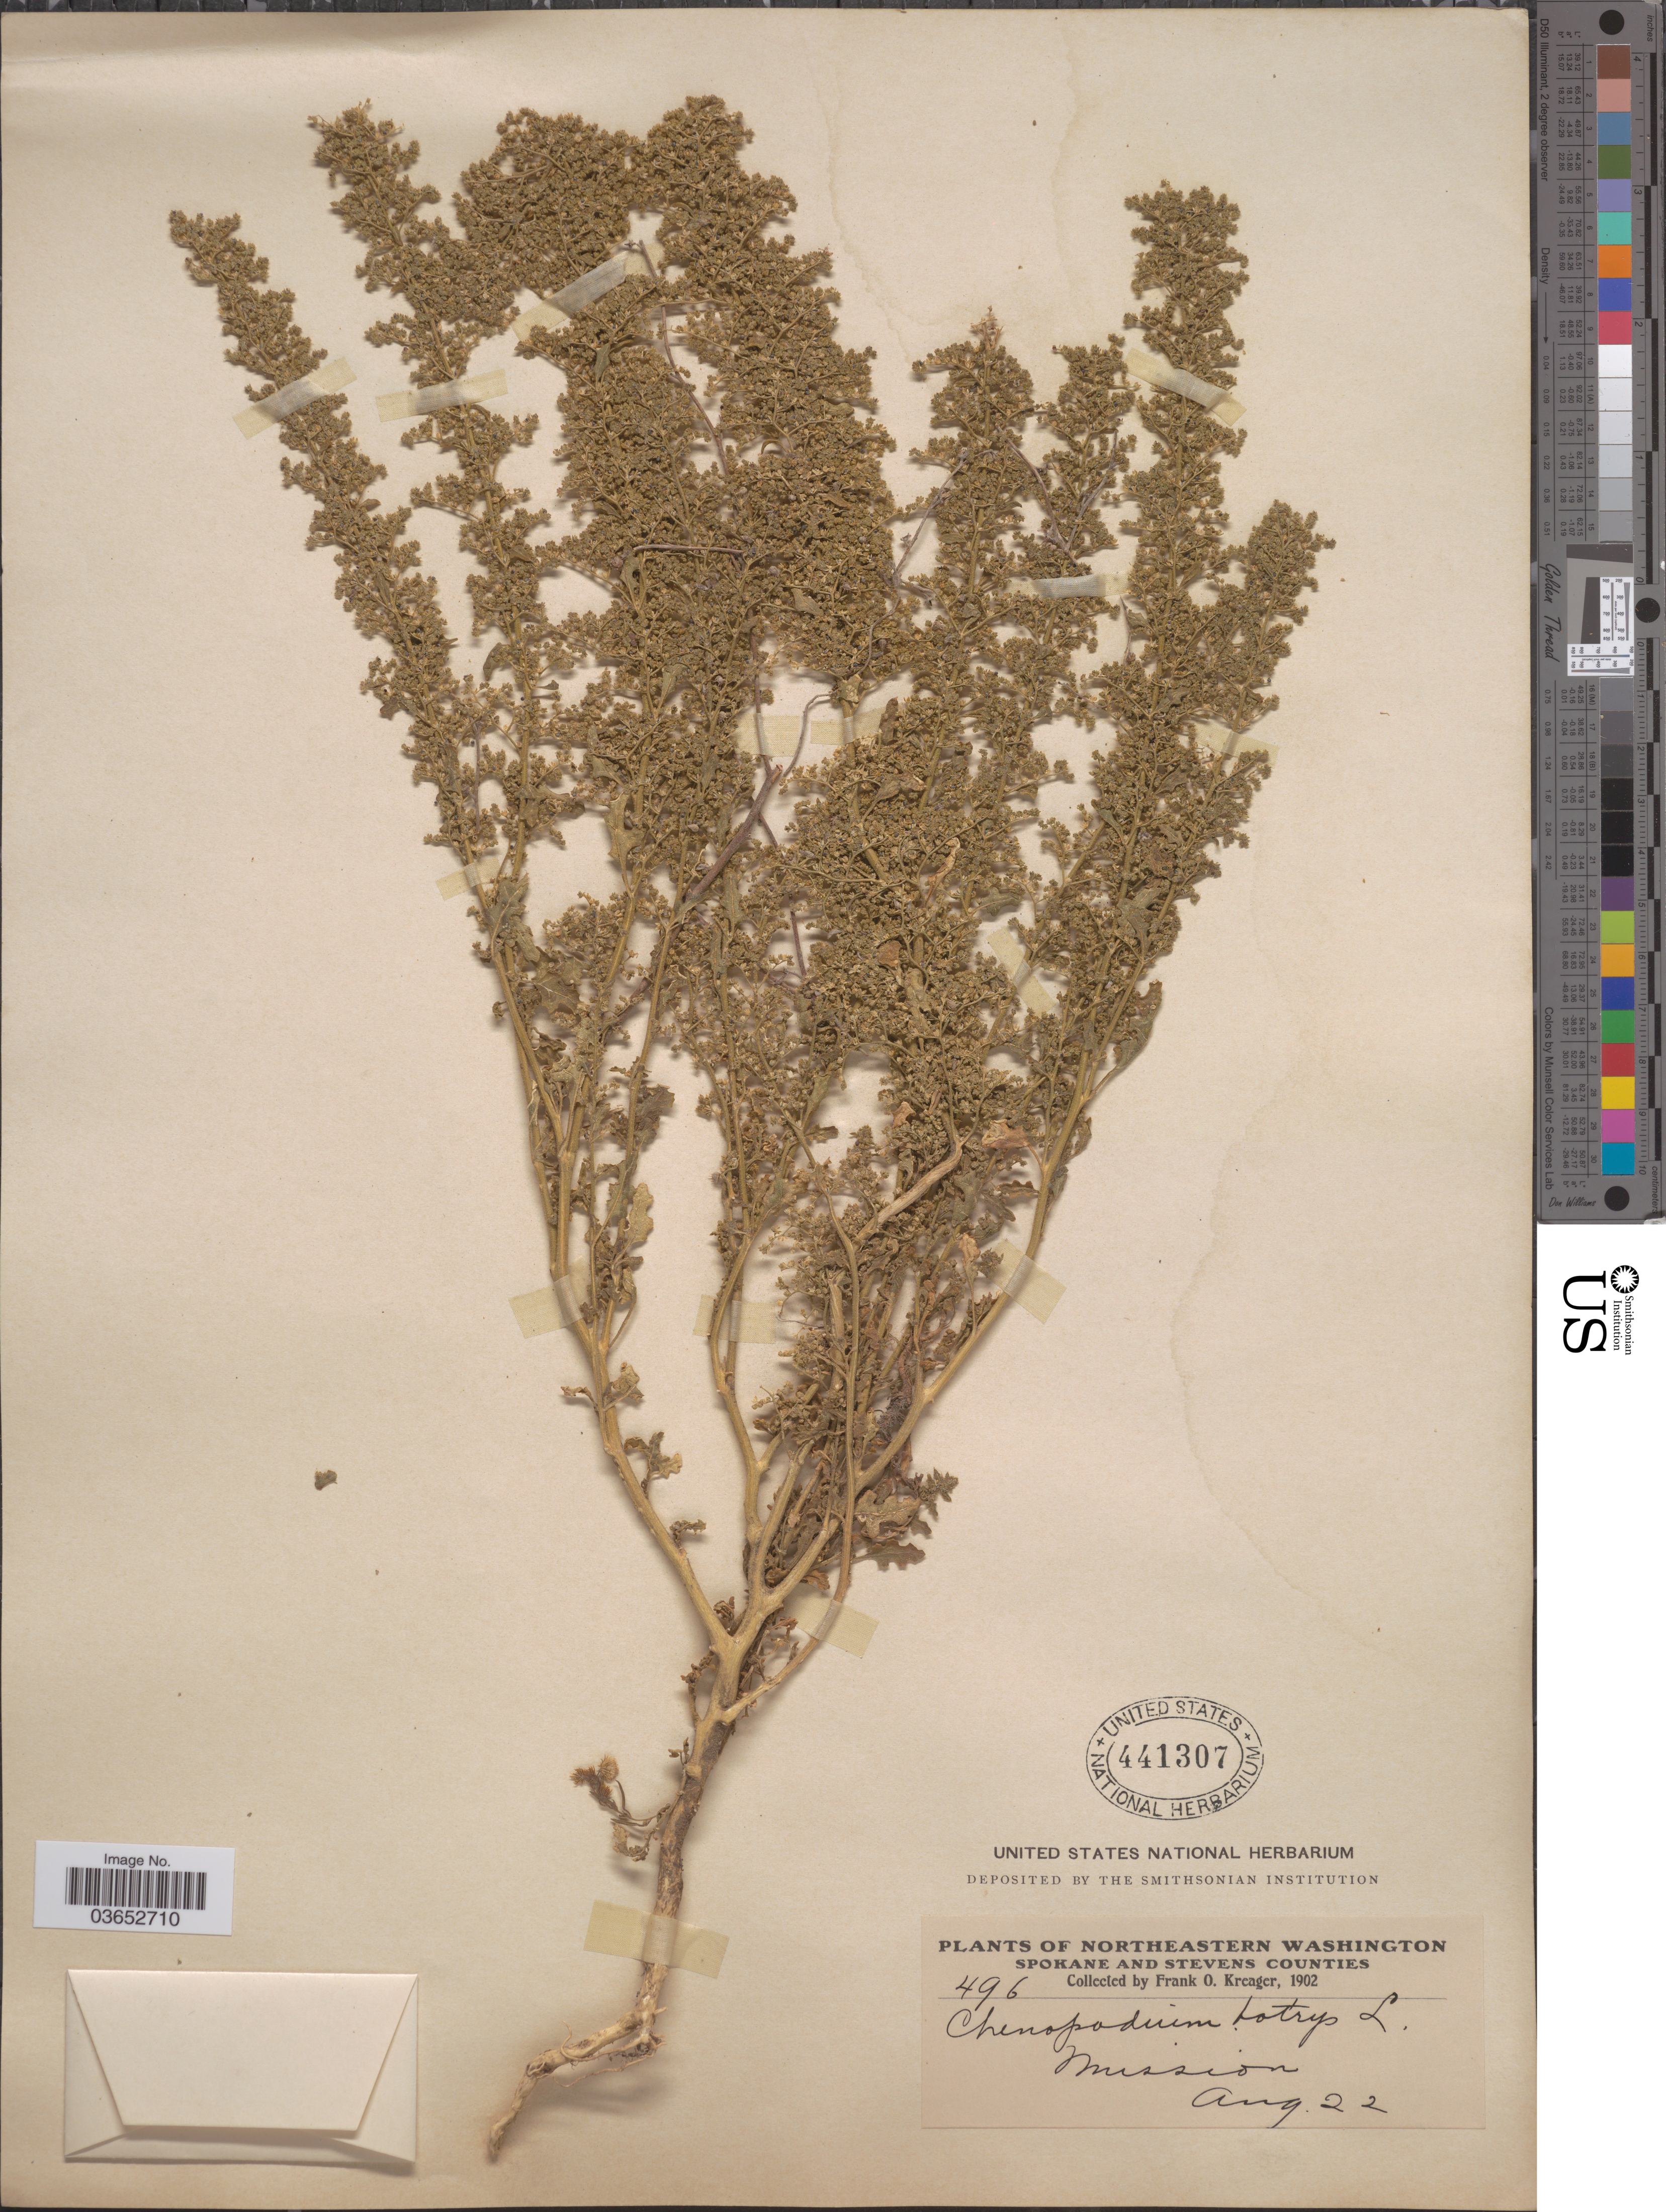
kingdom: Plantae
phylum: Tracheophyta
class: Magnoliopsida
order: Caryophyllales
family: Amaranthaceae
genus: Chenopodium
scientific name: Chenopodium botrys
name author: L.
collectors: F. Kreager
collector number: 496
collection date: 1902-08-22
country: United States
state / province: Washington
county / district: Spokane / Stevens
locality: Northeastern Washington. Spokane and Stevens Counties. Mission.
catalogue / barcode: US 441307